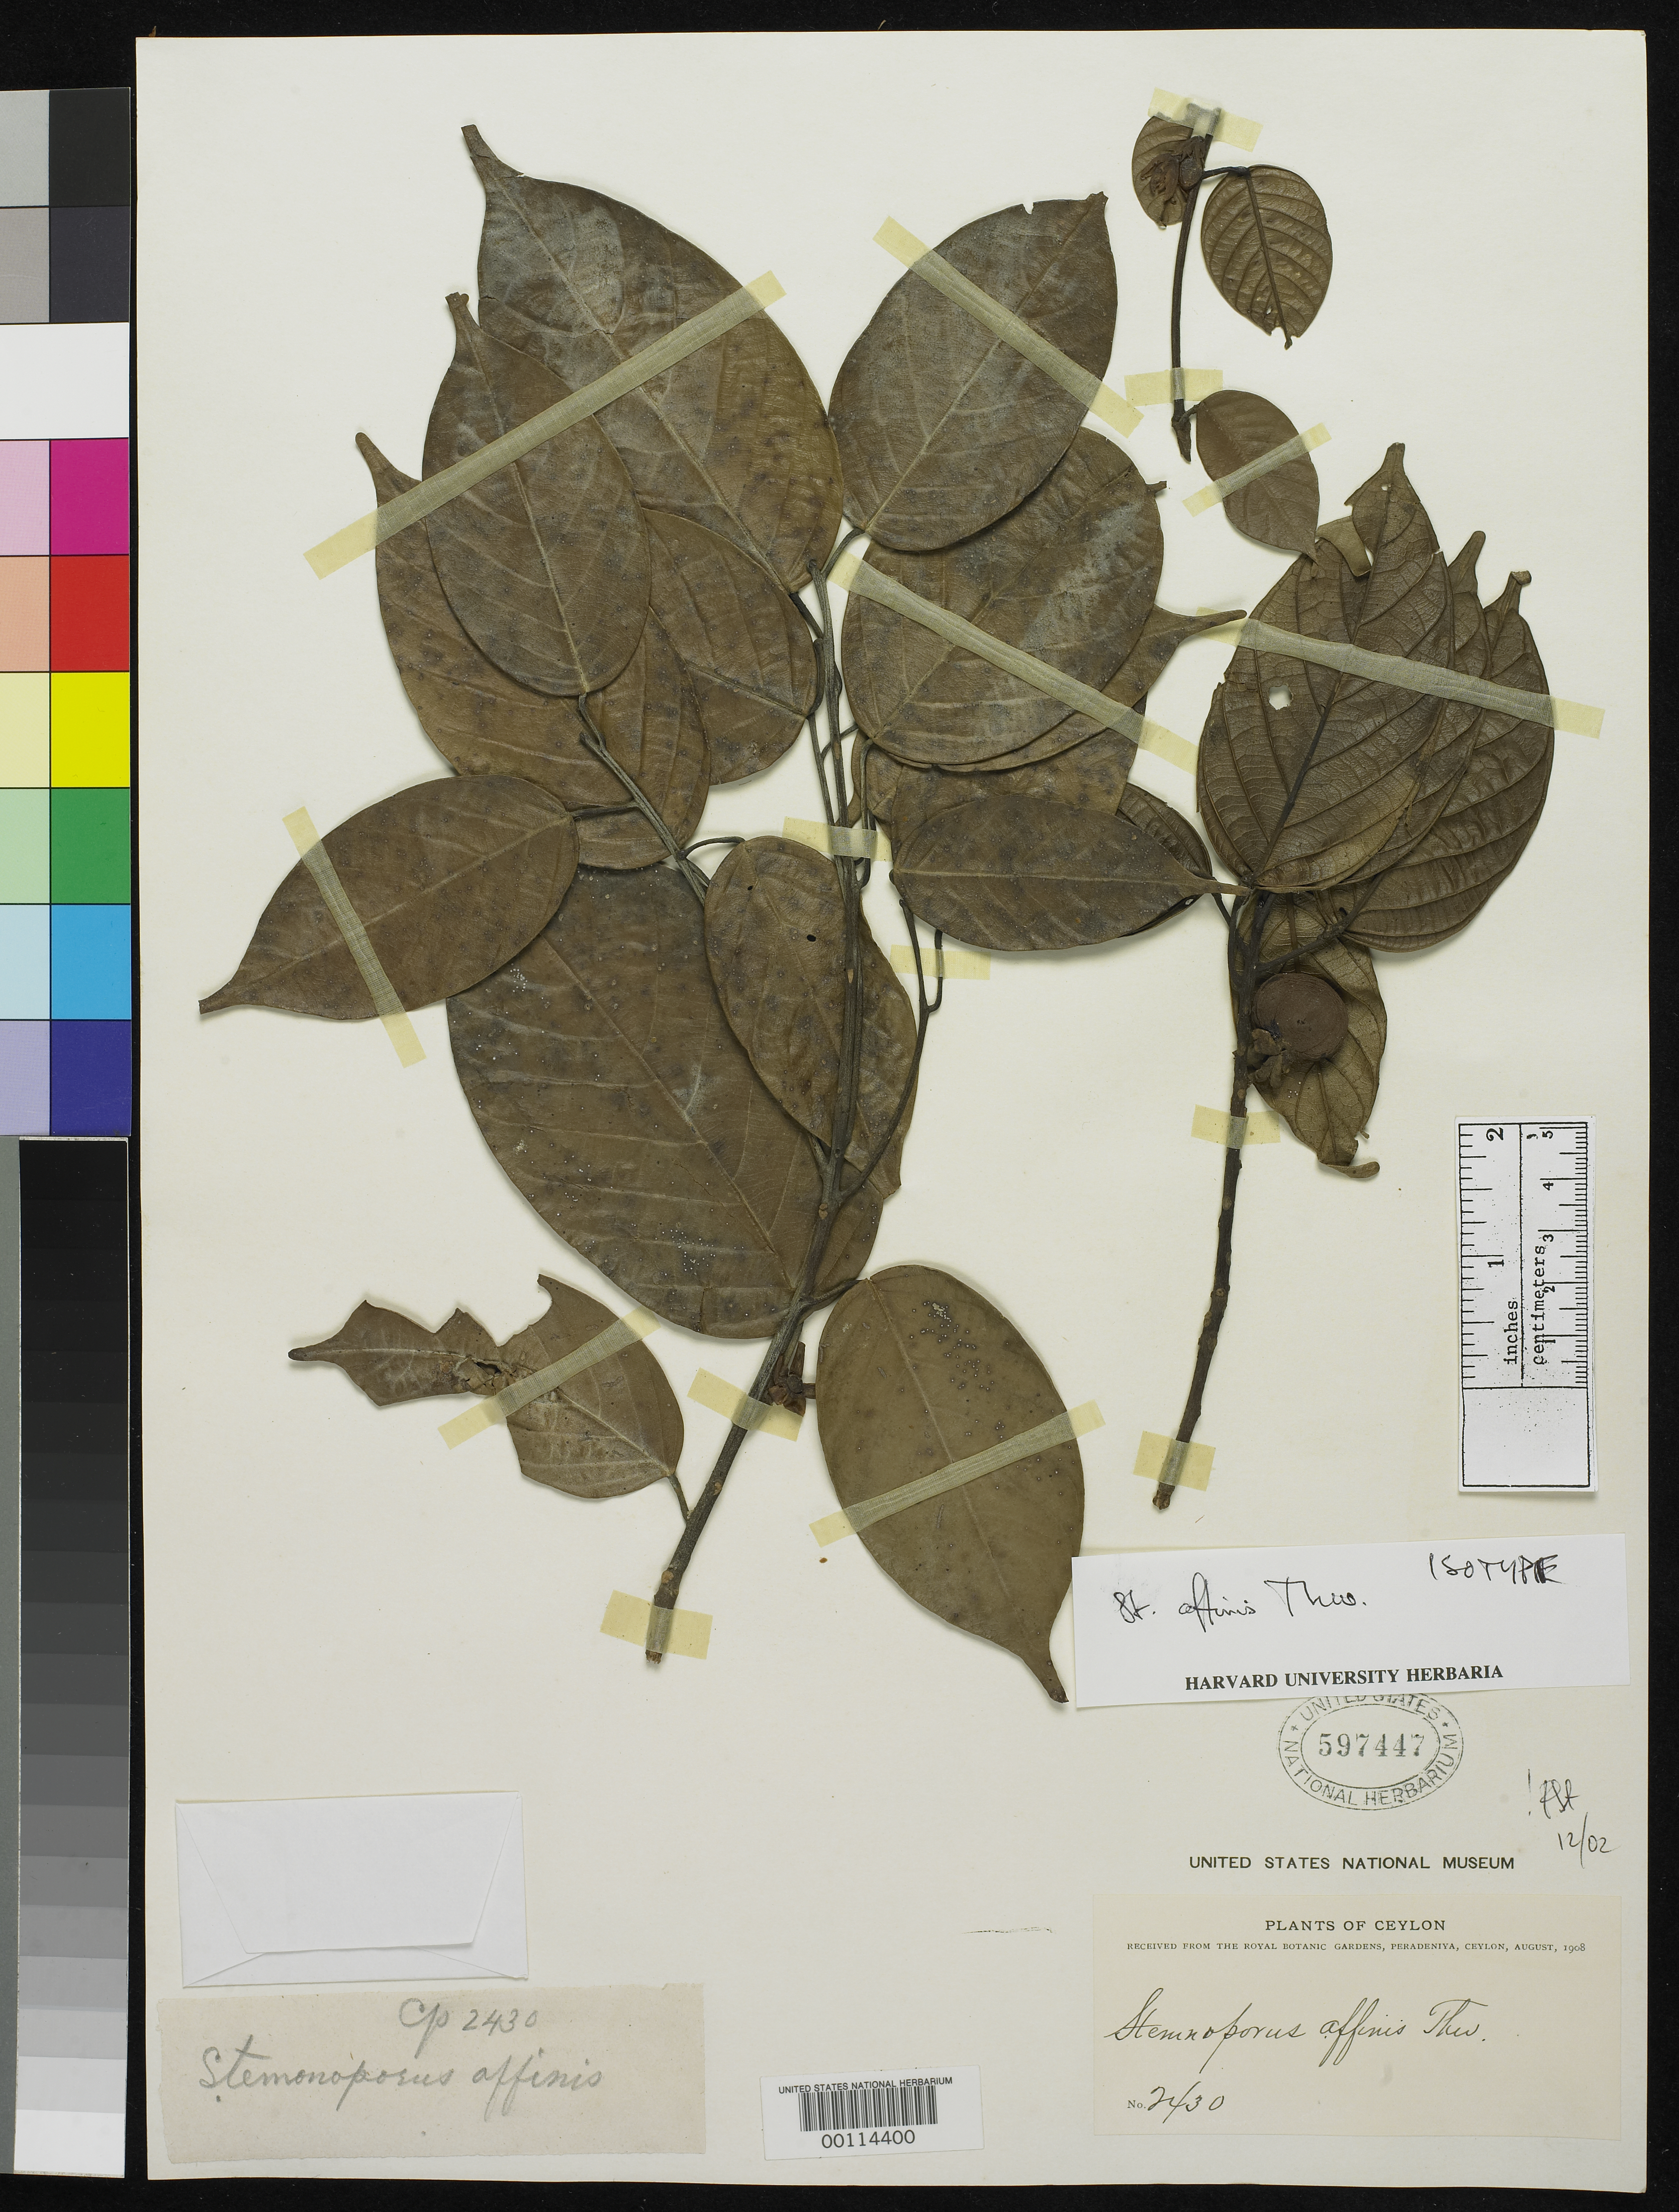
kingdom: Plantae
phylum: Tracheophyta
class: Magnoliopsida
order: Malvales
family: Dipterocarpaceae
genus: Stemonoporus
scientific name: Stemonoporus affinis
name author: Thwaites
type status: Isotype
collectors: G. H. K. Thwaites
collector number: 2430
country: Sri Lanka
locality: "Ceylon"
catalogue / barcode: US 597447